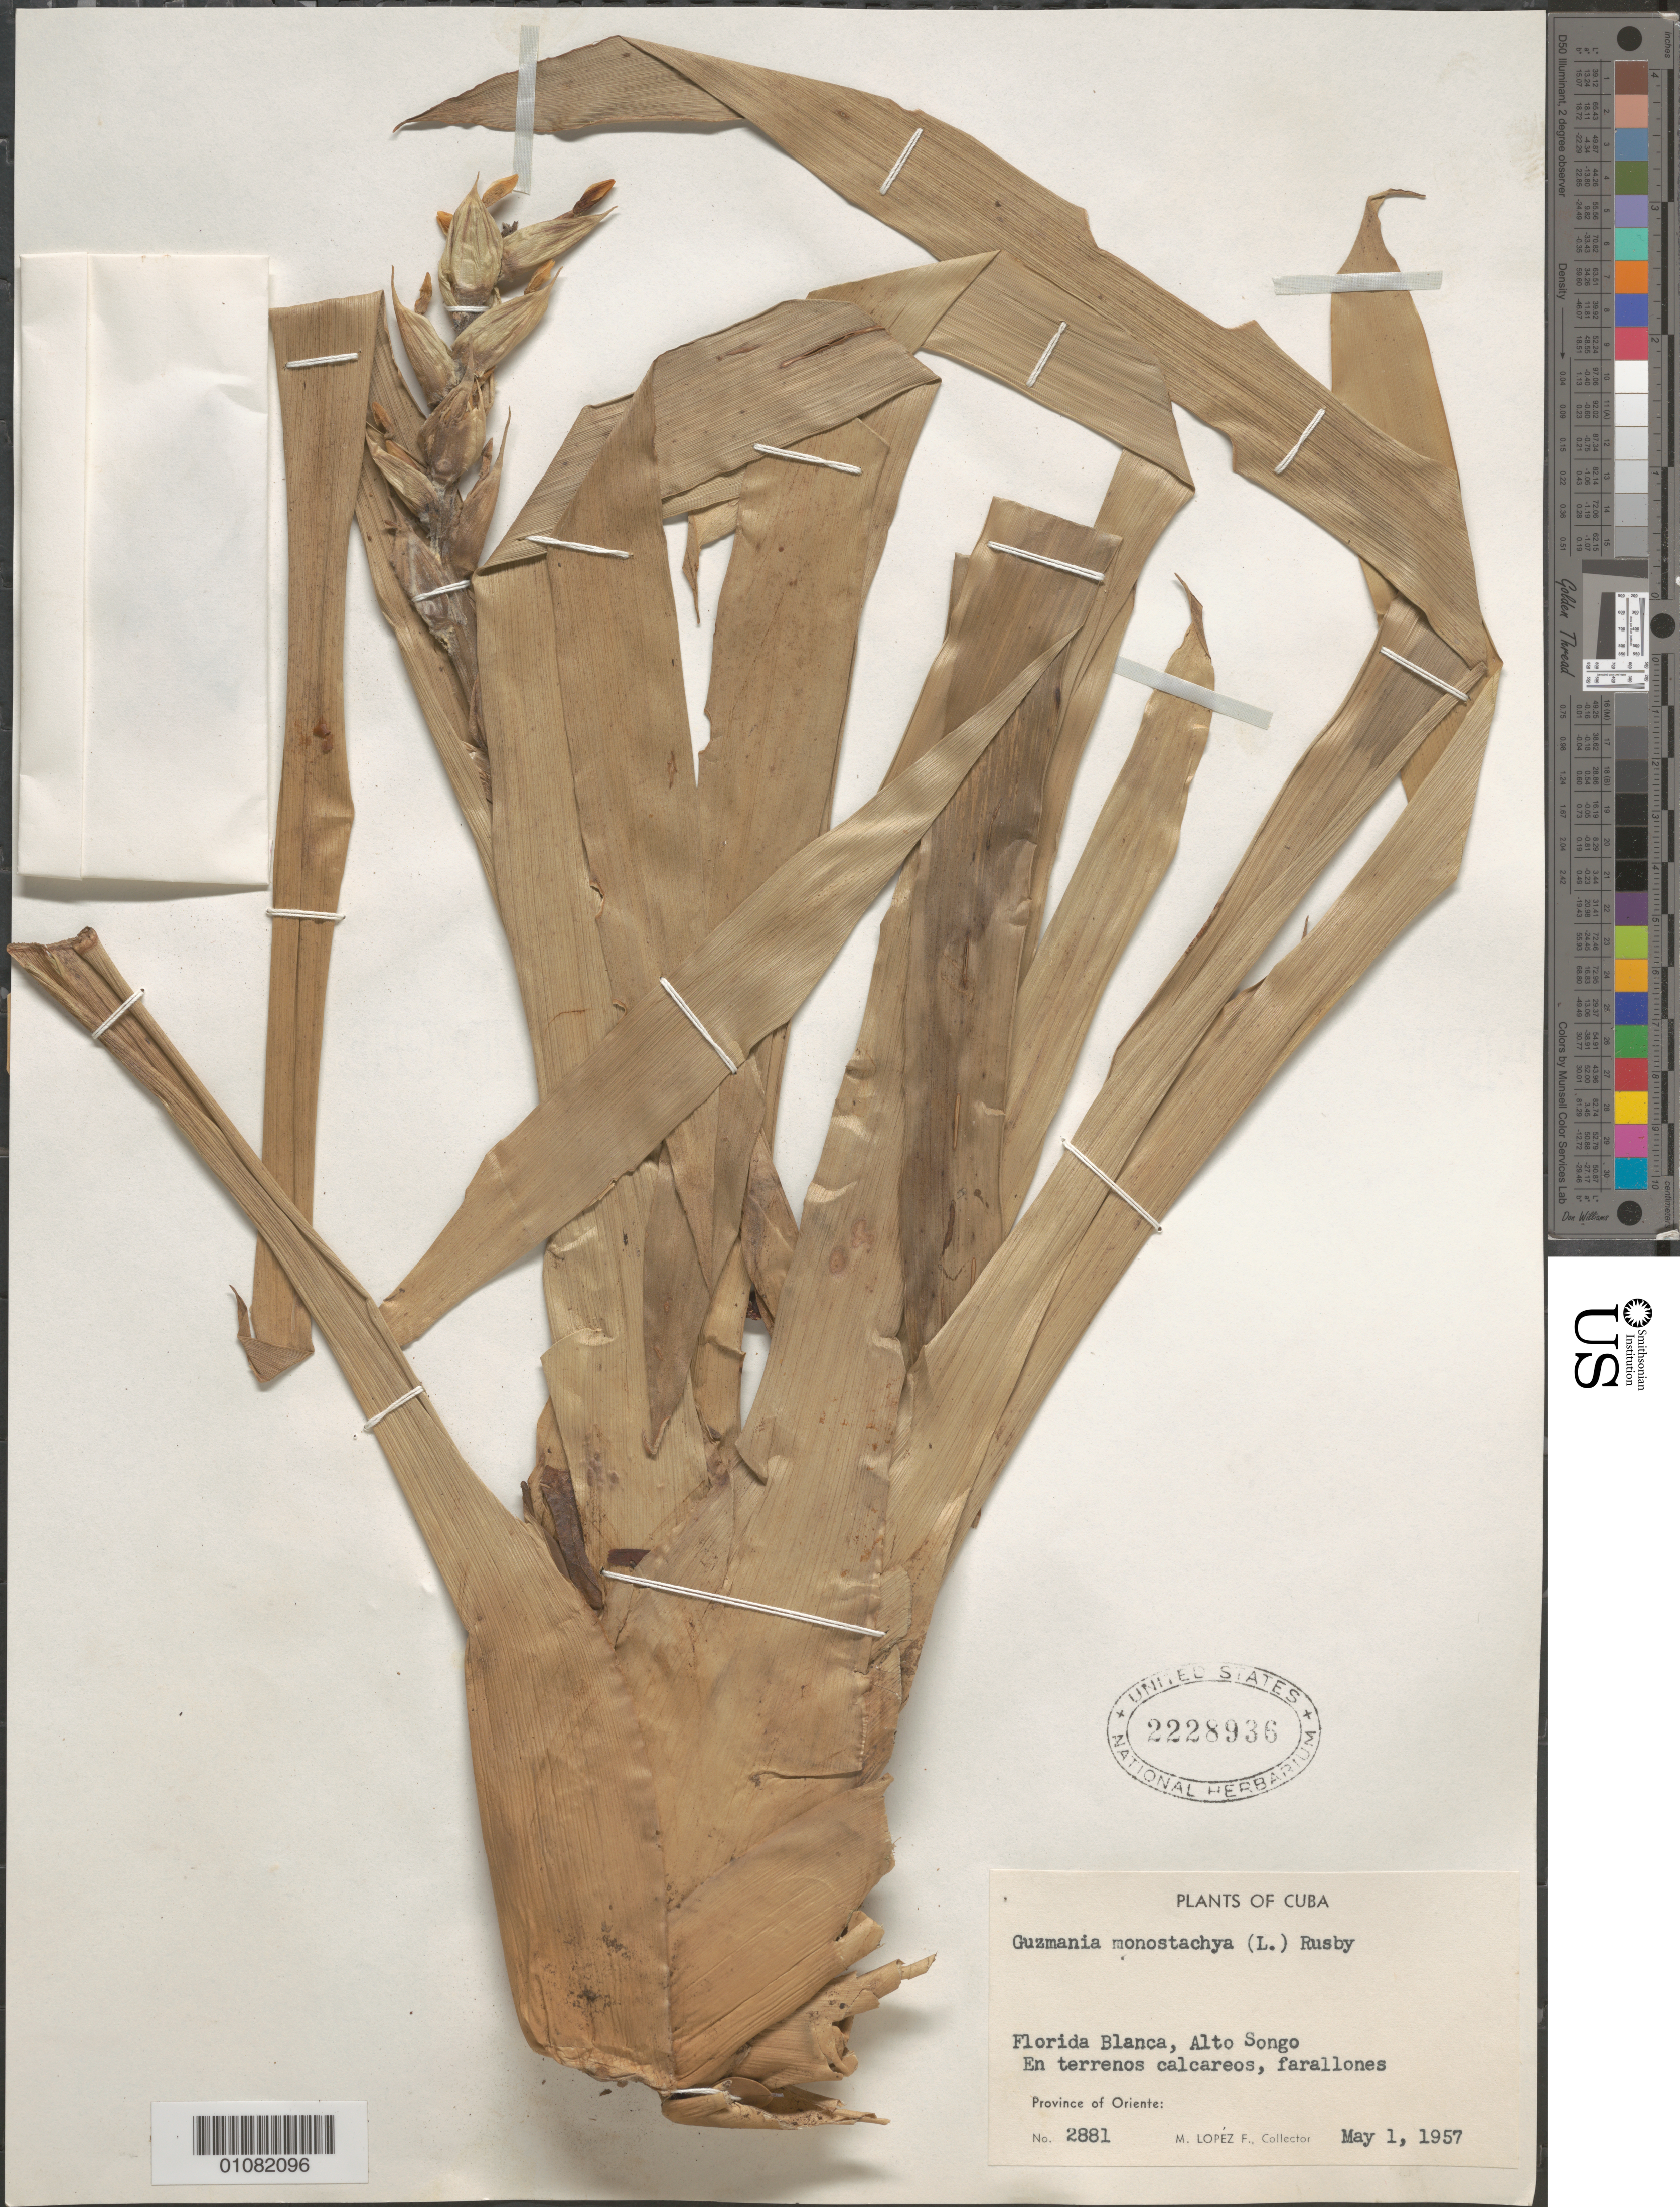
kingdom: Plantae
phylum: Tracheophyta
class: Liliopsida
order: Poales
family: Bromeliaceae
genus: Guzmania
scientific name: Guzmania monostachia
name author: (L.) Rusby ex Mez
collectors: M. López Figueiras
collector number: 2881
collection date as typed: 01 May 1957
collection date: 1957-05-01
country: Cuba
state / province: Santiago de Cuba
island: Cuba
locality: Province of Oriente: Florida Blanca, Alto Songo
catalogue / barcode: US 2228936